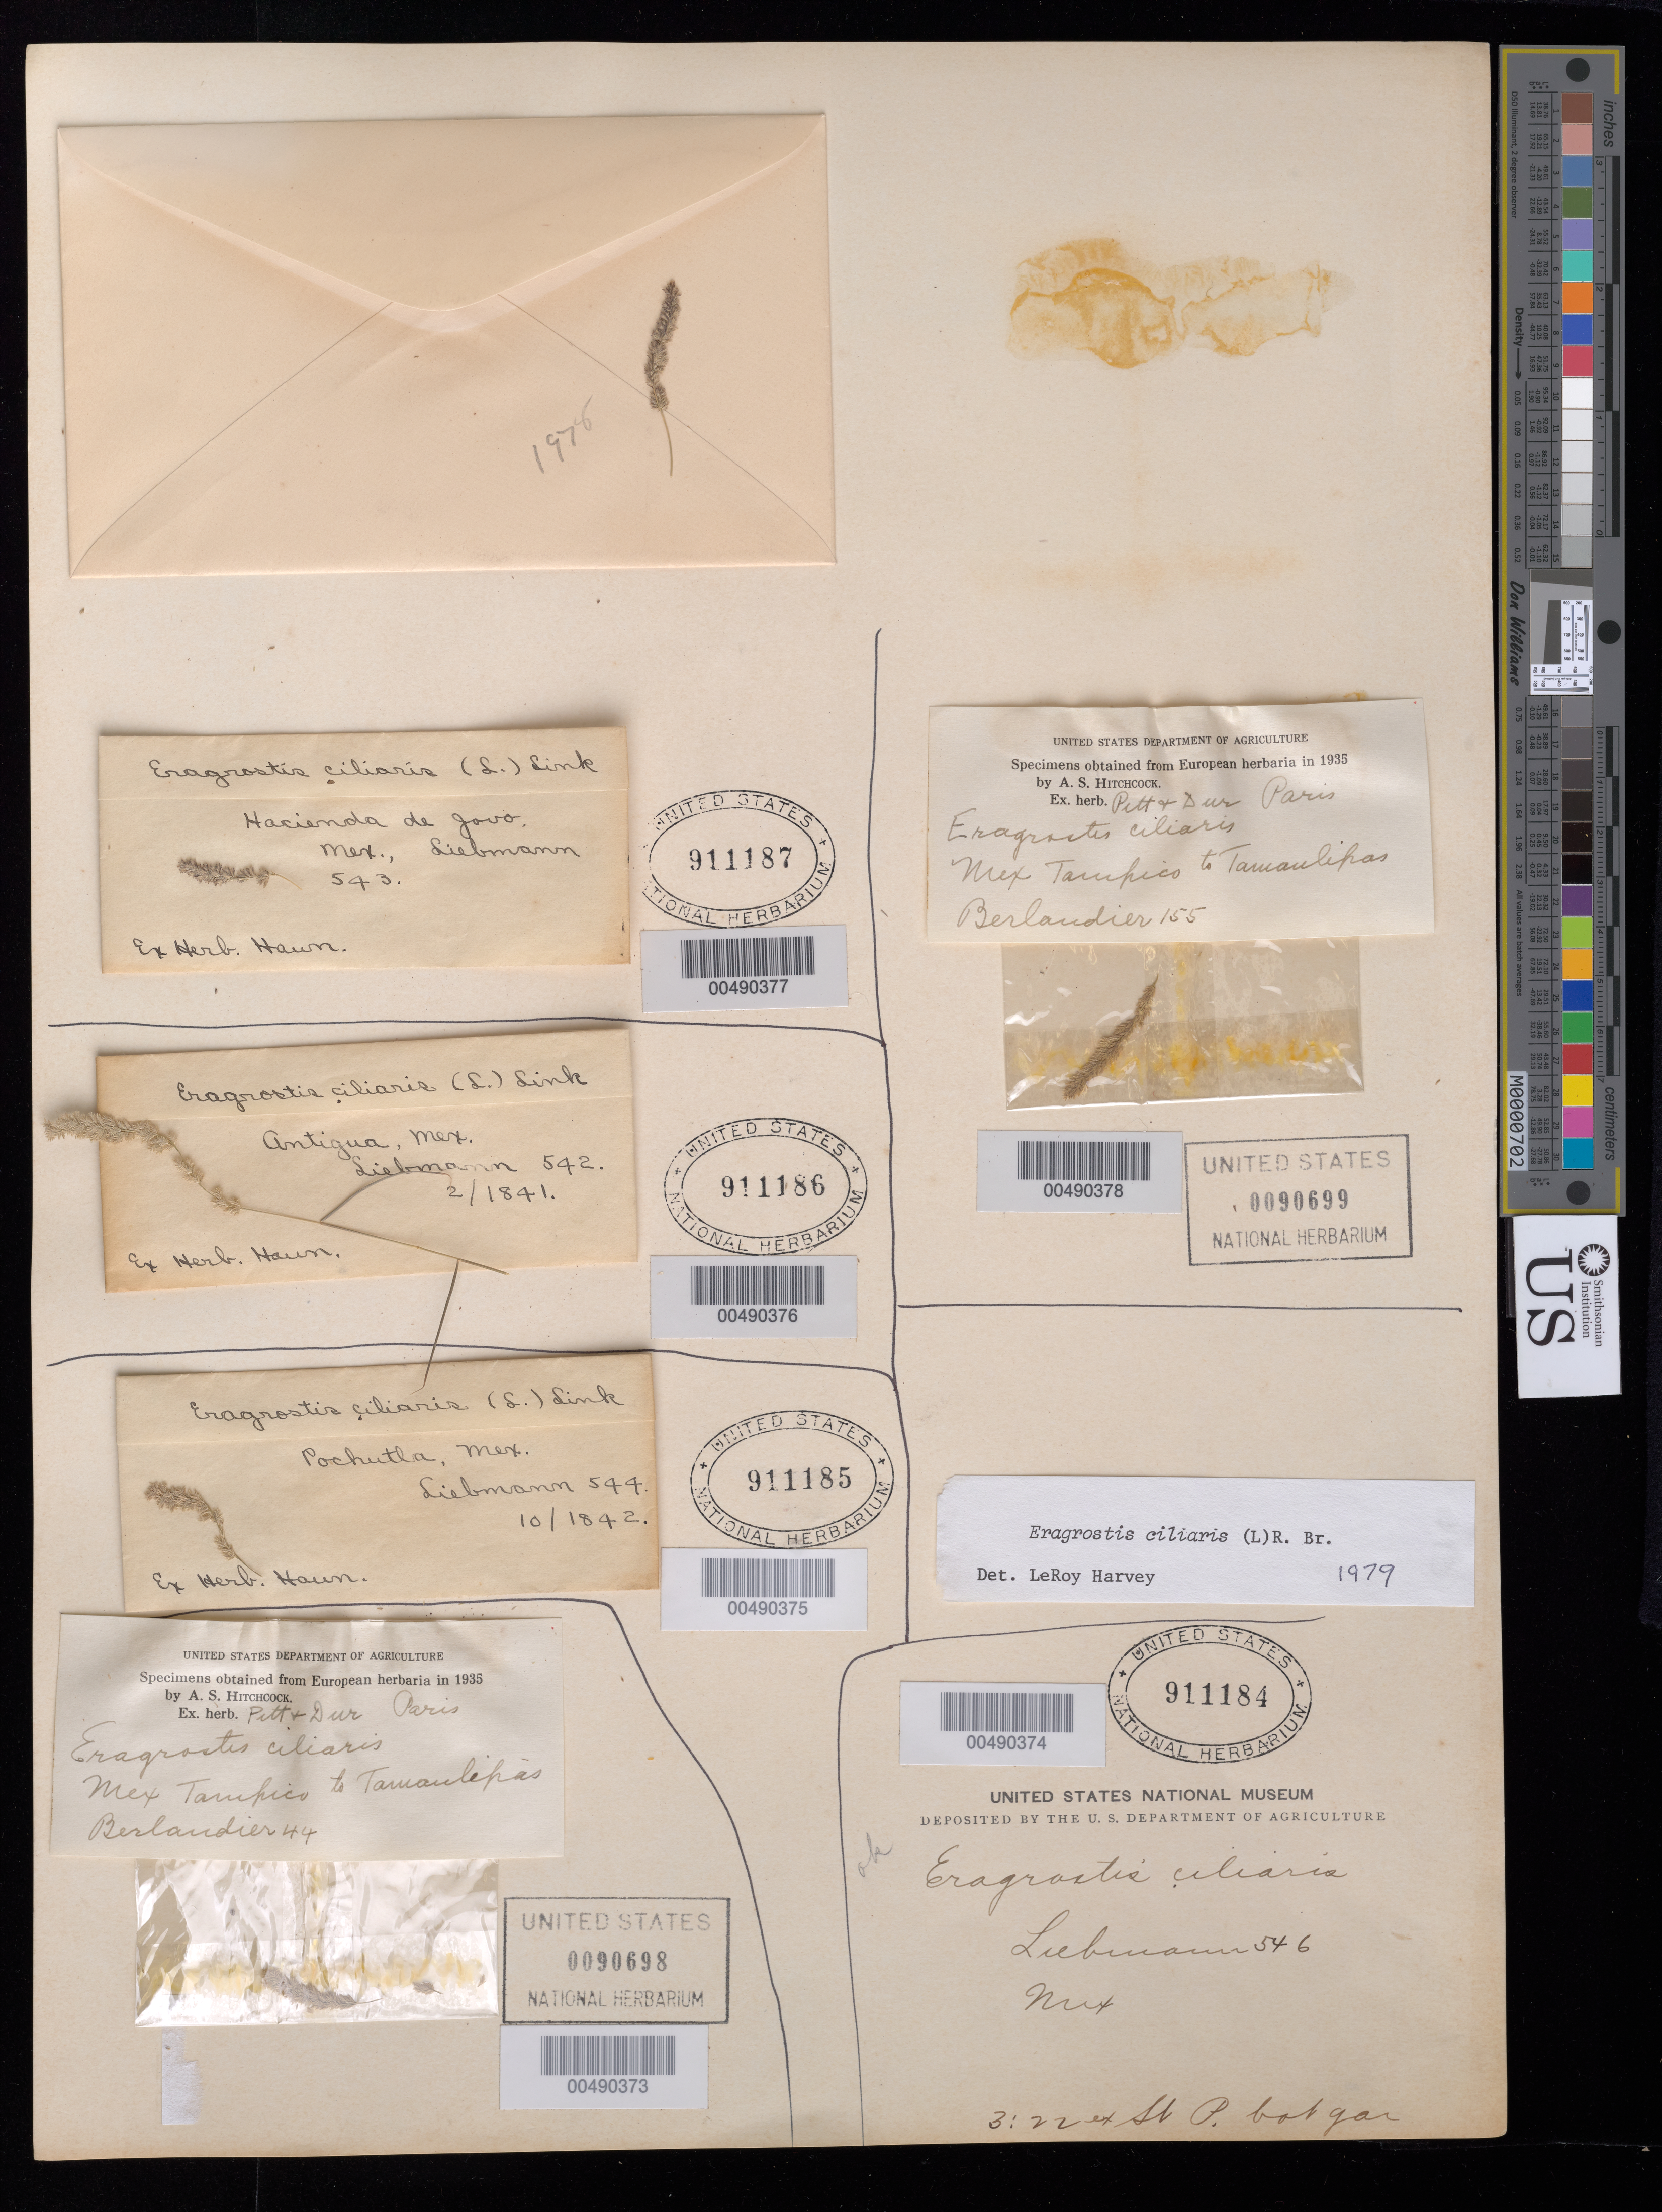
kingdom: Plantae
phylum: Tracheophyta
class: Liliopsida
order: Poales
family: Poaceae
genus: Eragrostis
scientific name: Eragrostis ciliaris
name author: (L.) R. Br.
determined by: Harvey, L. H.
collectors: J. L. Berlandier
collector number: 155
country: Mexico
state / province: Tamaulipas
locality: Tampico to Tamaulipas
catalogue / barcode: US 90699